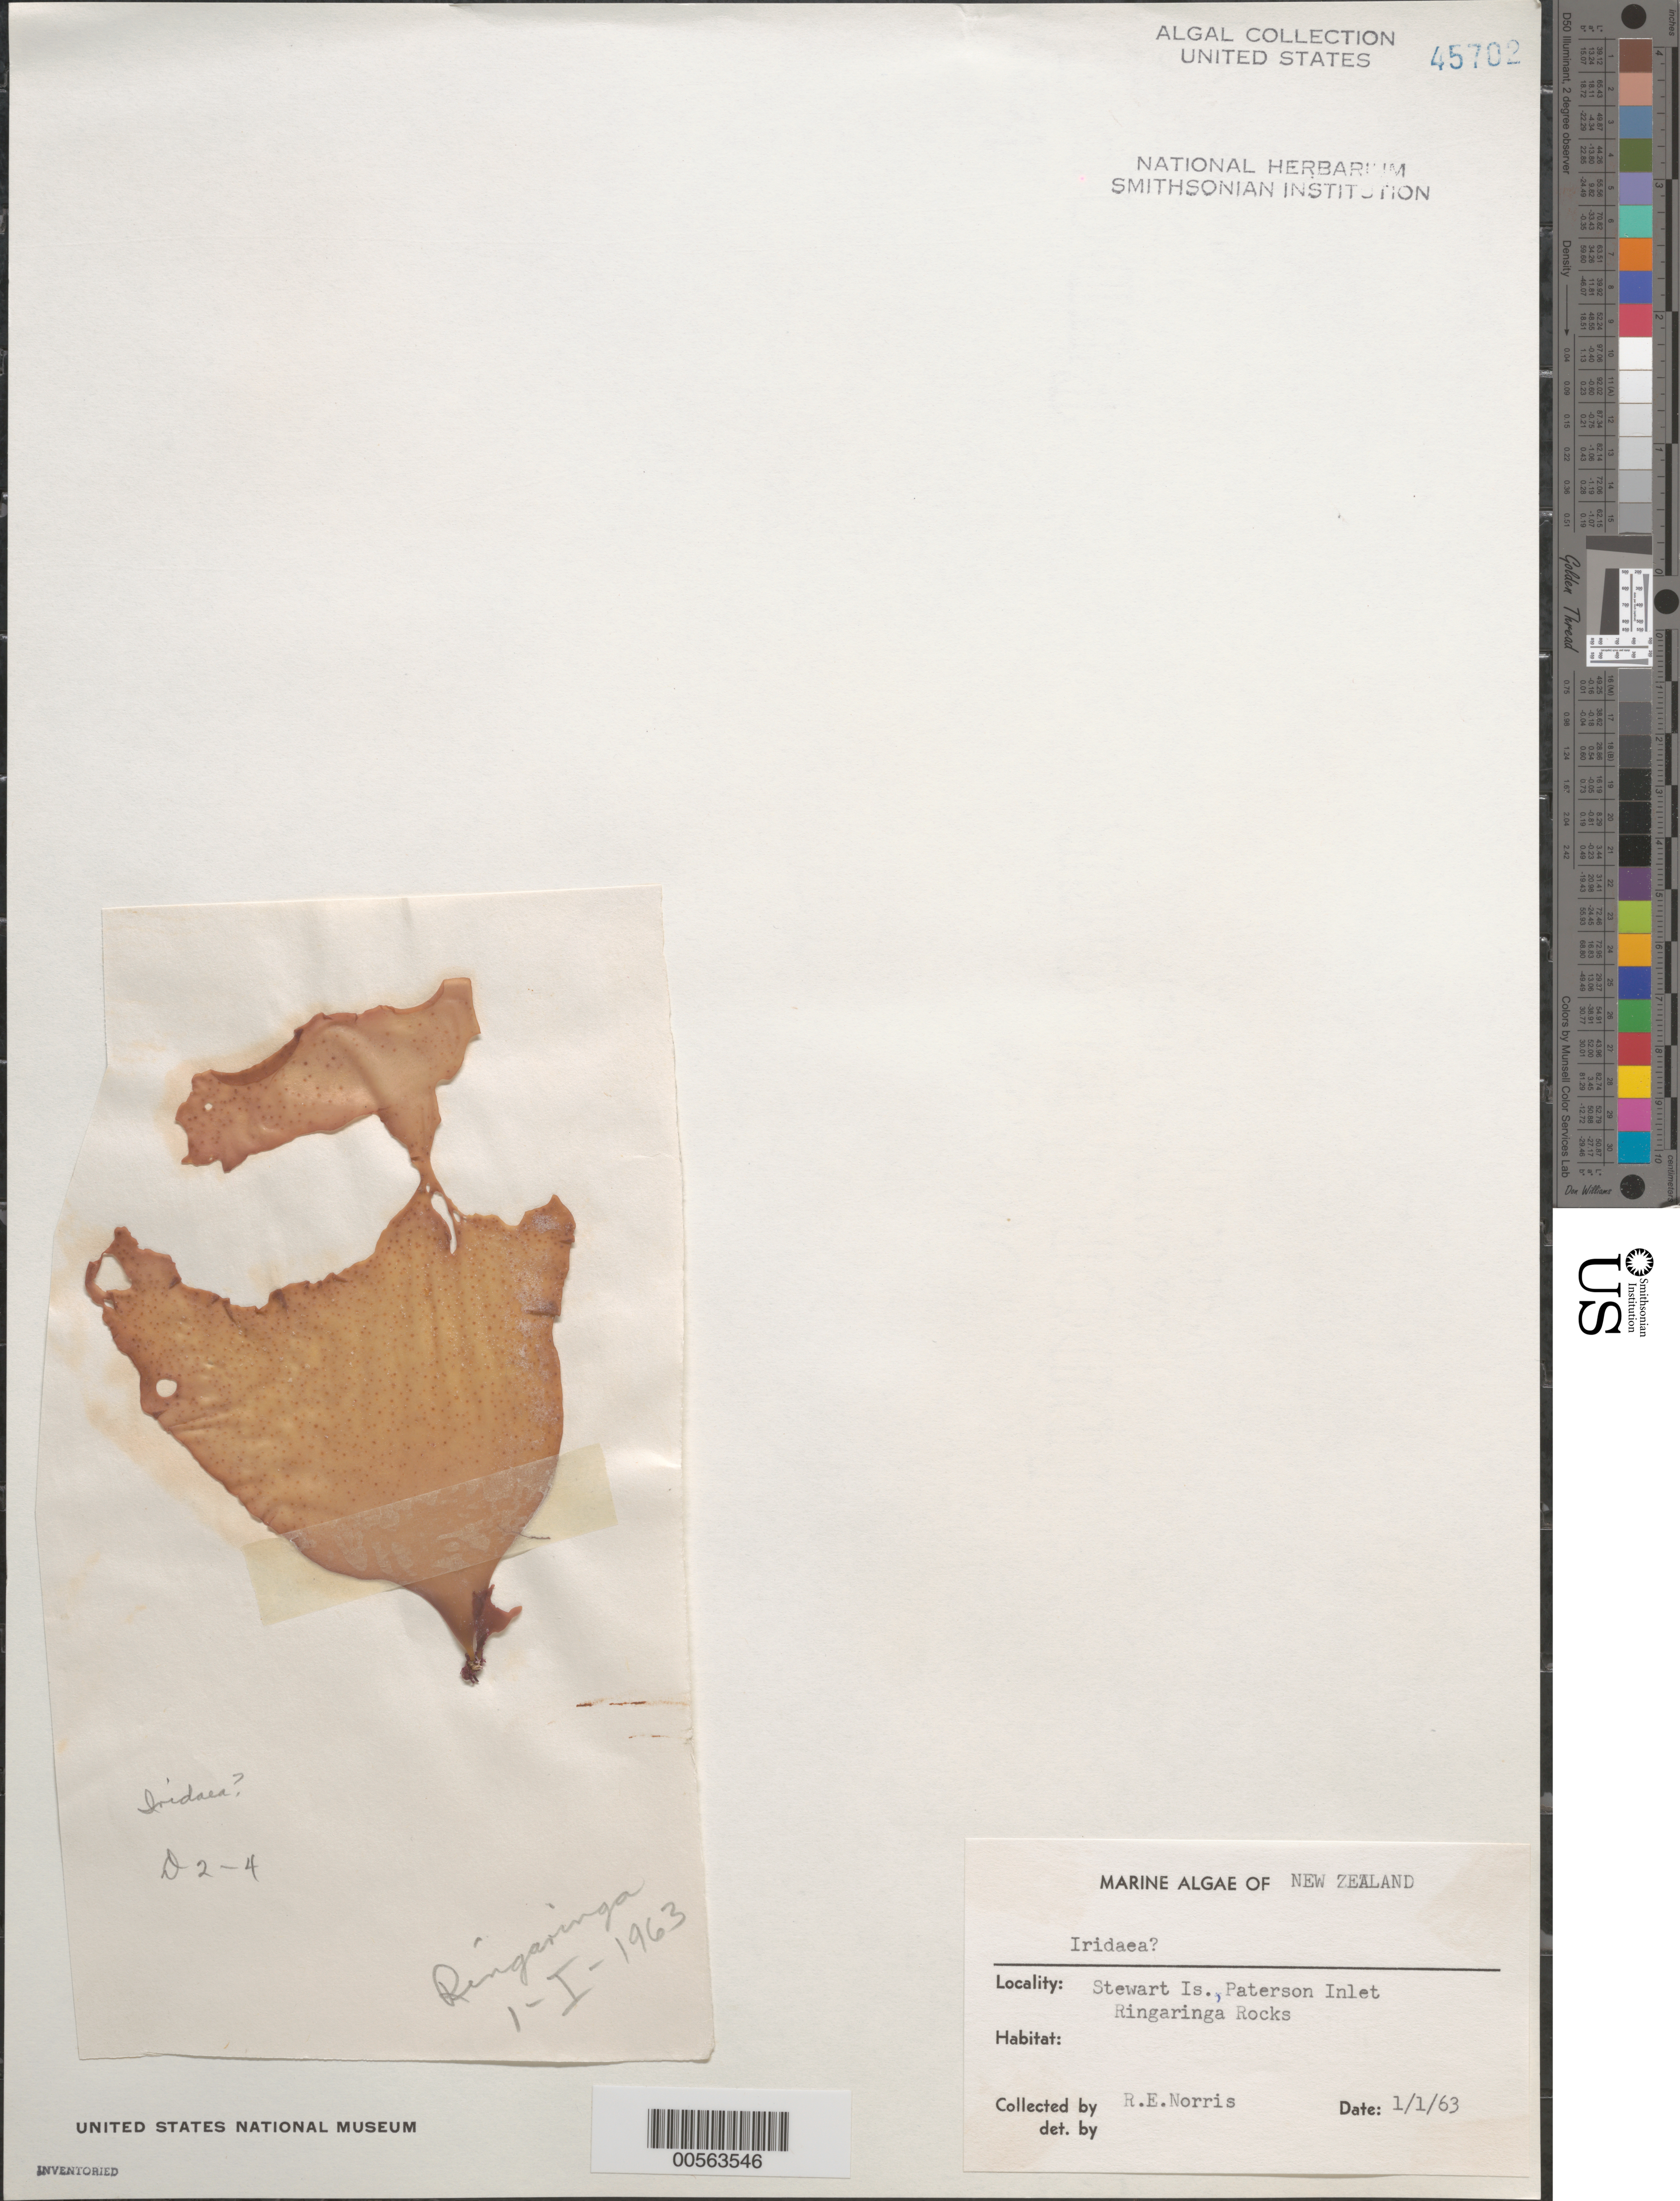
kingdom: Plantae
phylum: Rhodophyta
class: Florideophyceae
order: Gigartinales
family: Gigartinaceae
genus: Iridaea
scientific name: Iridaea sp.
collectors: R. E. Norris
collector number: D2-4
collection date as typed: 01 Jan 1963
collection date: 1963-01-01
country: New Zealand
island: Stewart Island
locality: Ringaringa Rocks, Paterson Inlet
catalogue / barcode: US 45702